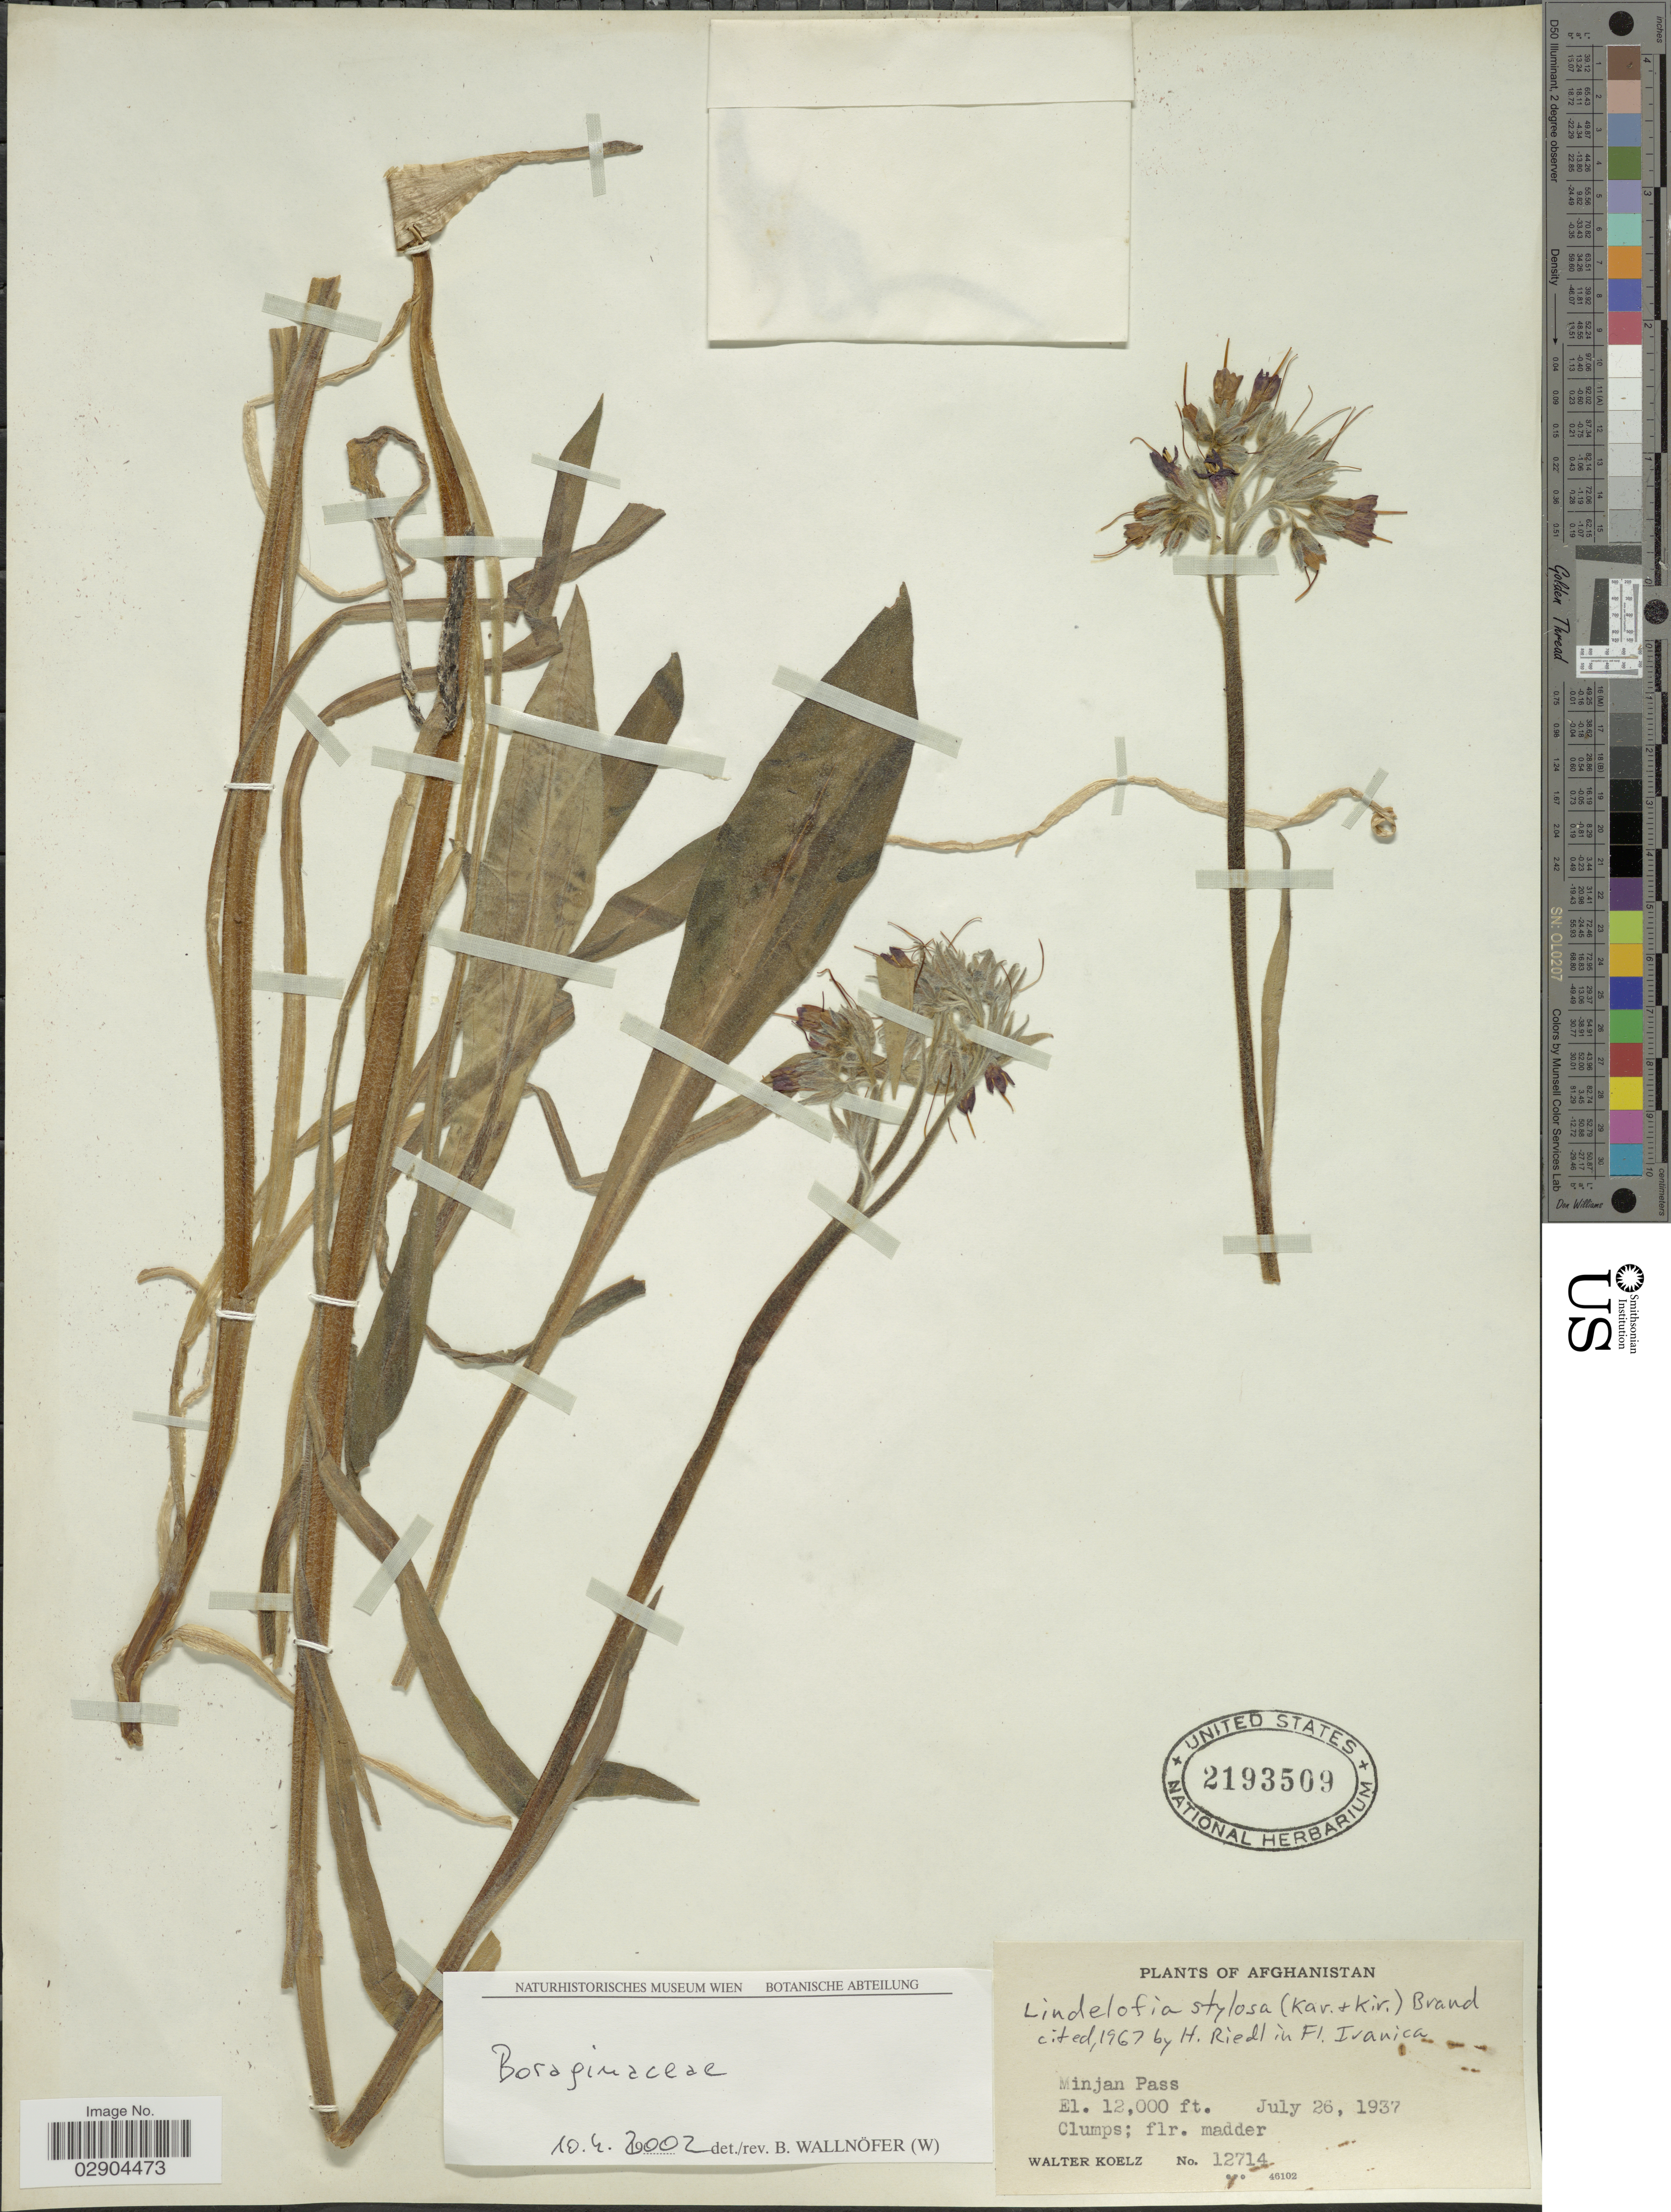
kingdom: Plantae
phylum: Tracheophyta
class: Magnoliopsida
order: Boraginales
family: Boraginaceae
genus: Lindelofia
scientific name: Lindelofia stylosa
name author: (Kar. & Kir.) Brand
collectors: W. N. Koelz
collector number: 12714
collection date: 1937-07-26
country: Afghanistan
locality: Minjan Pass.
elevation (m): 3658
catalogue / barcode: US 2193509